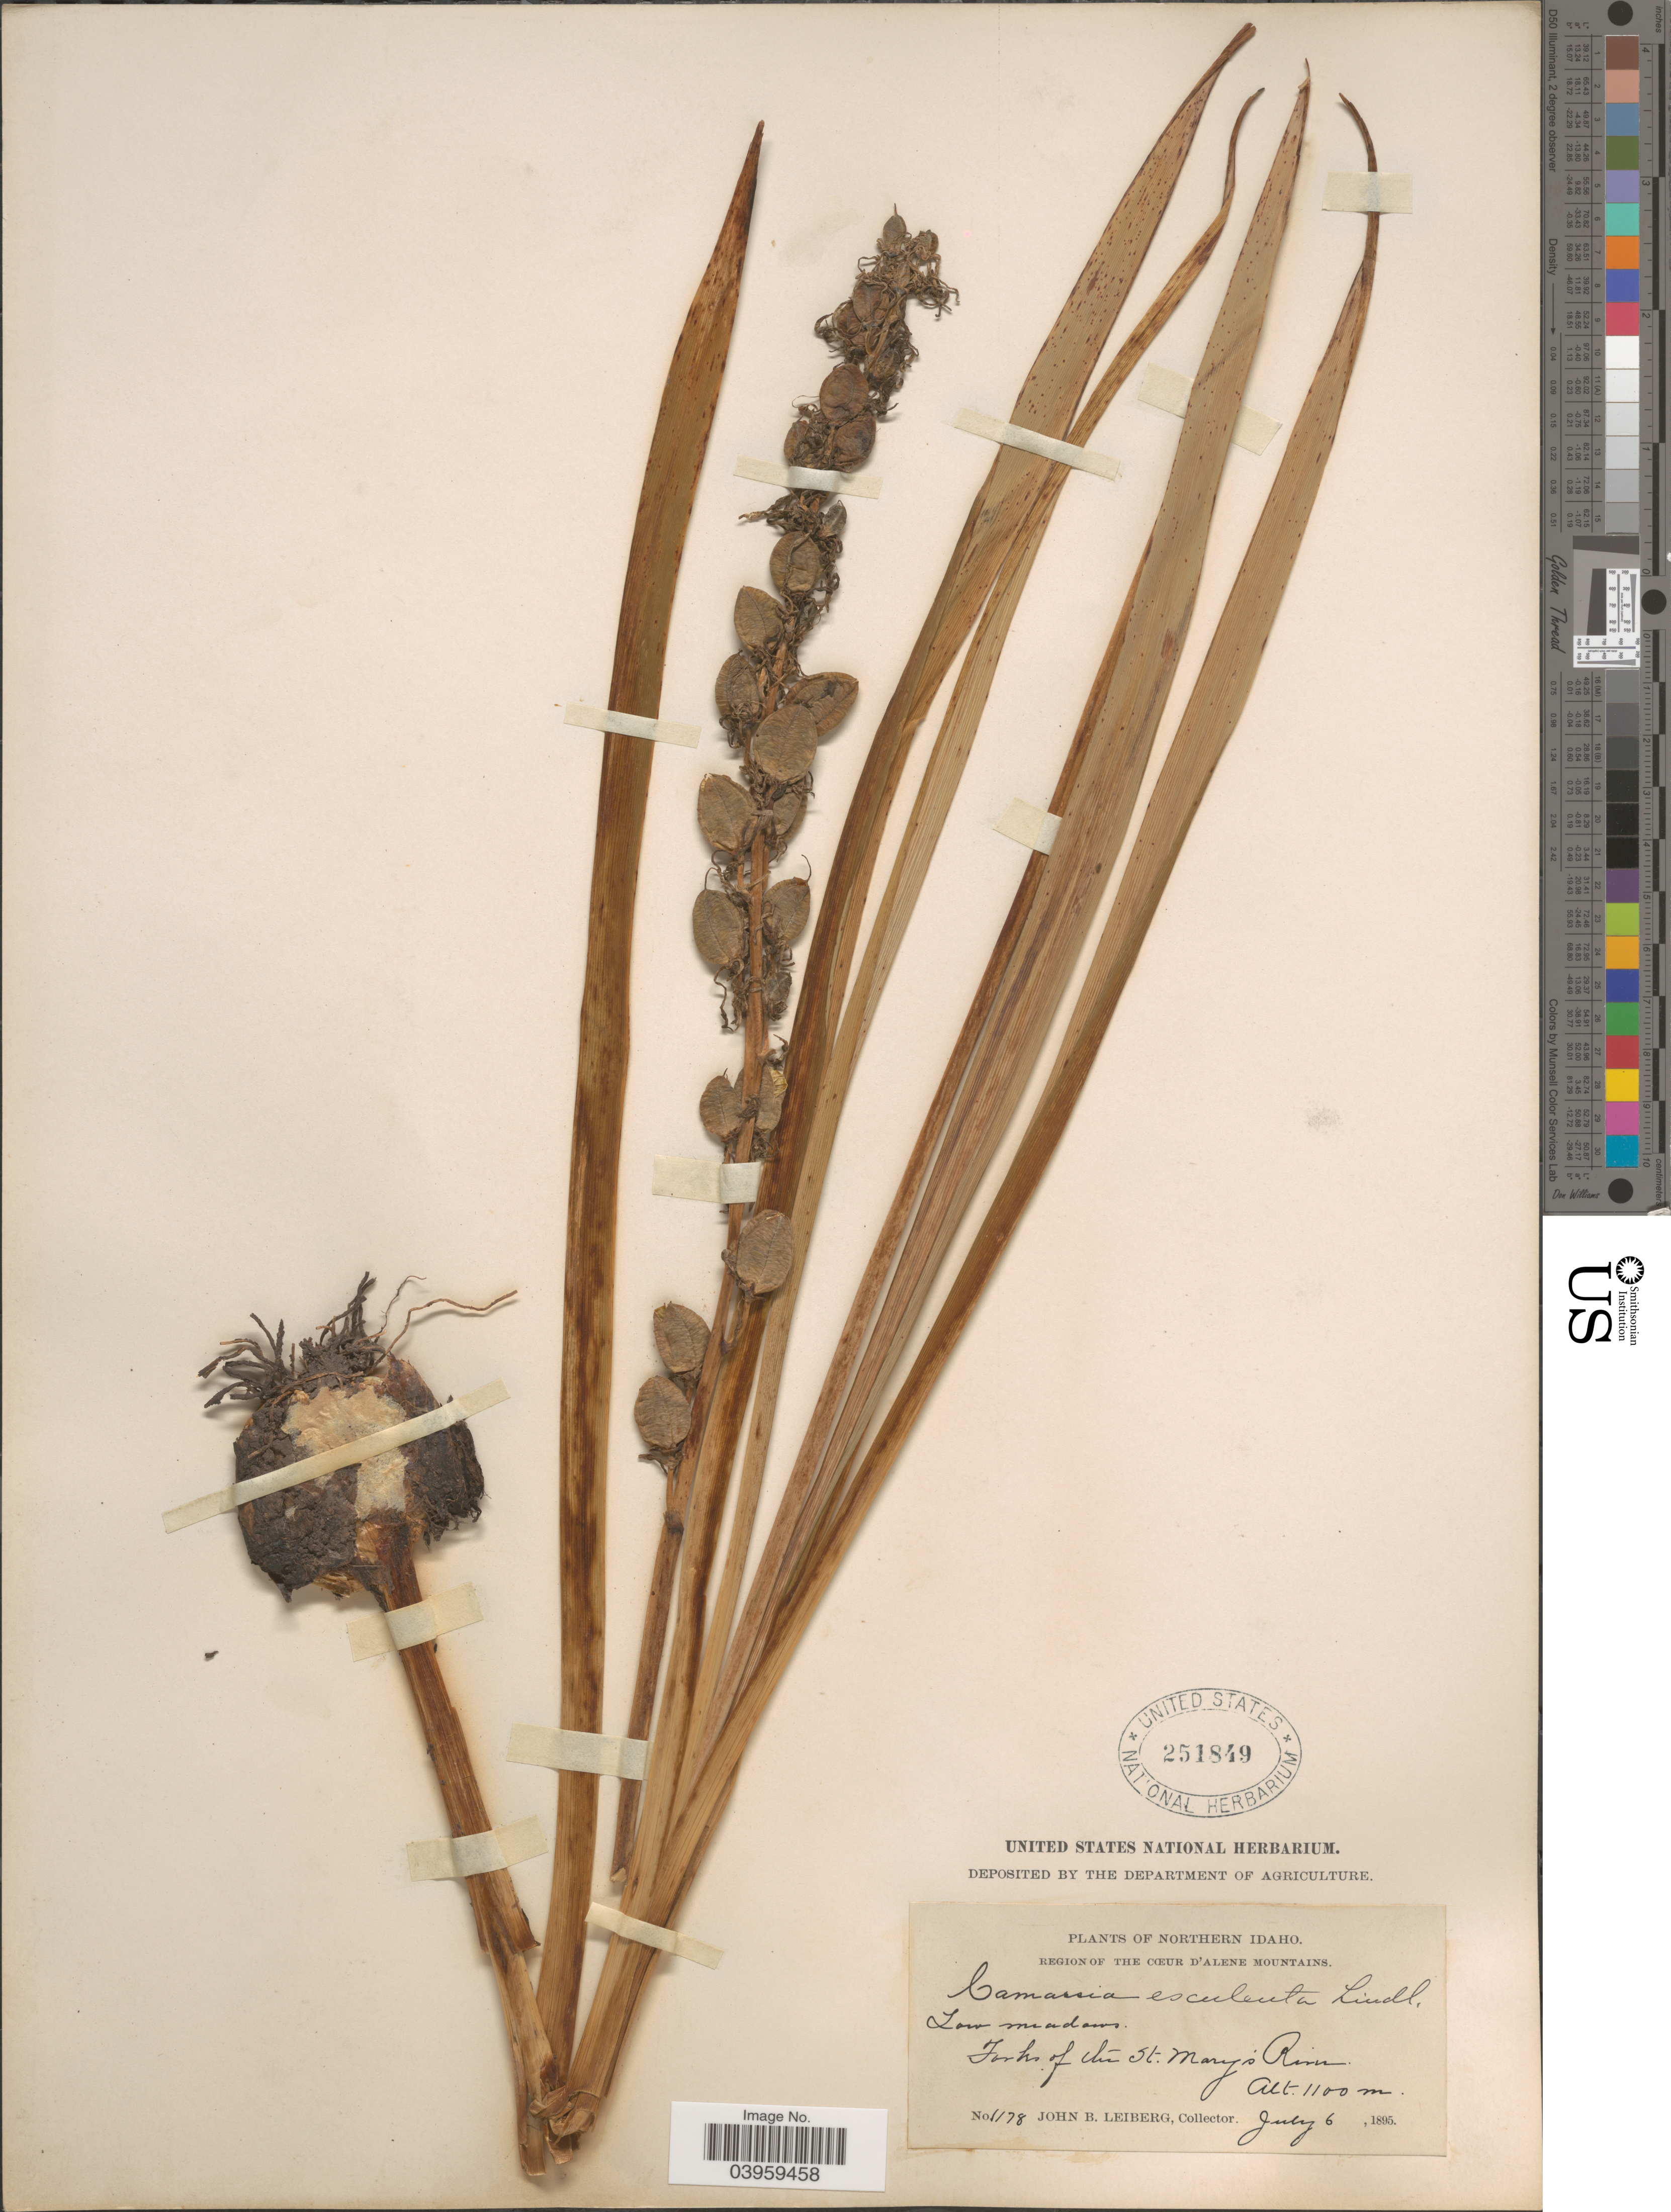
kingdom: Plantae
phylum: Tracheophyta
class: Liliopsida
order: Asparagales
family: Asparagaceae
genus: Camassia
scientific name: Camassia quamash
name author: (Pursh) Greene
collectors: J. B. Leiberg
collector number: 1178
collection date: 1895-07-06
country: United States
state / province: Idaho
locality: Northern Idaho. Region of the Cœur D'Alene Mountains. Low meadows. Forks of the St. Mary's River.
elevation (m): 1100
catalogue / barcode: US 251849